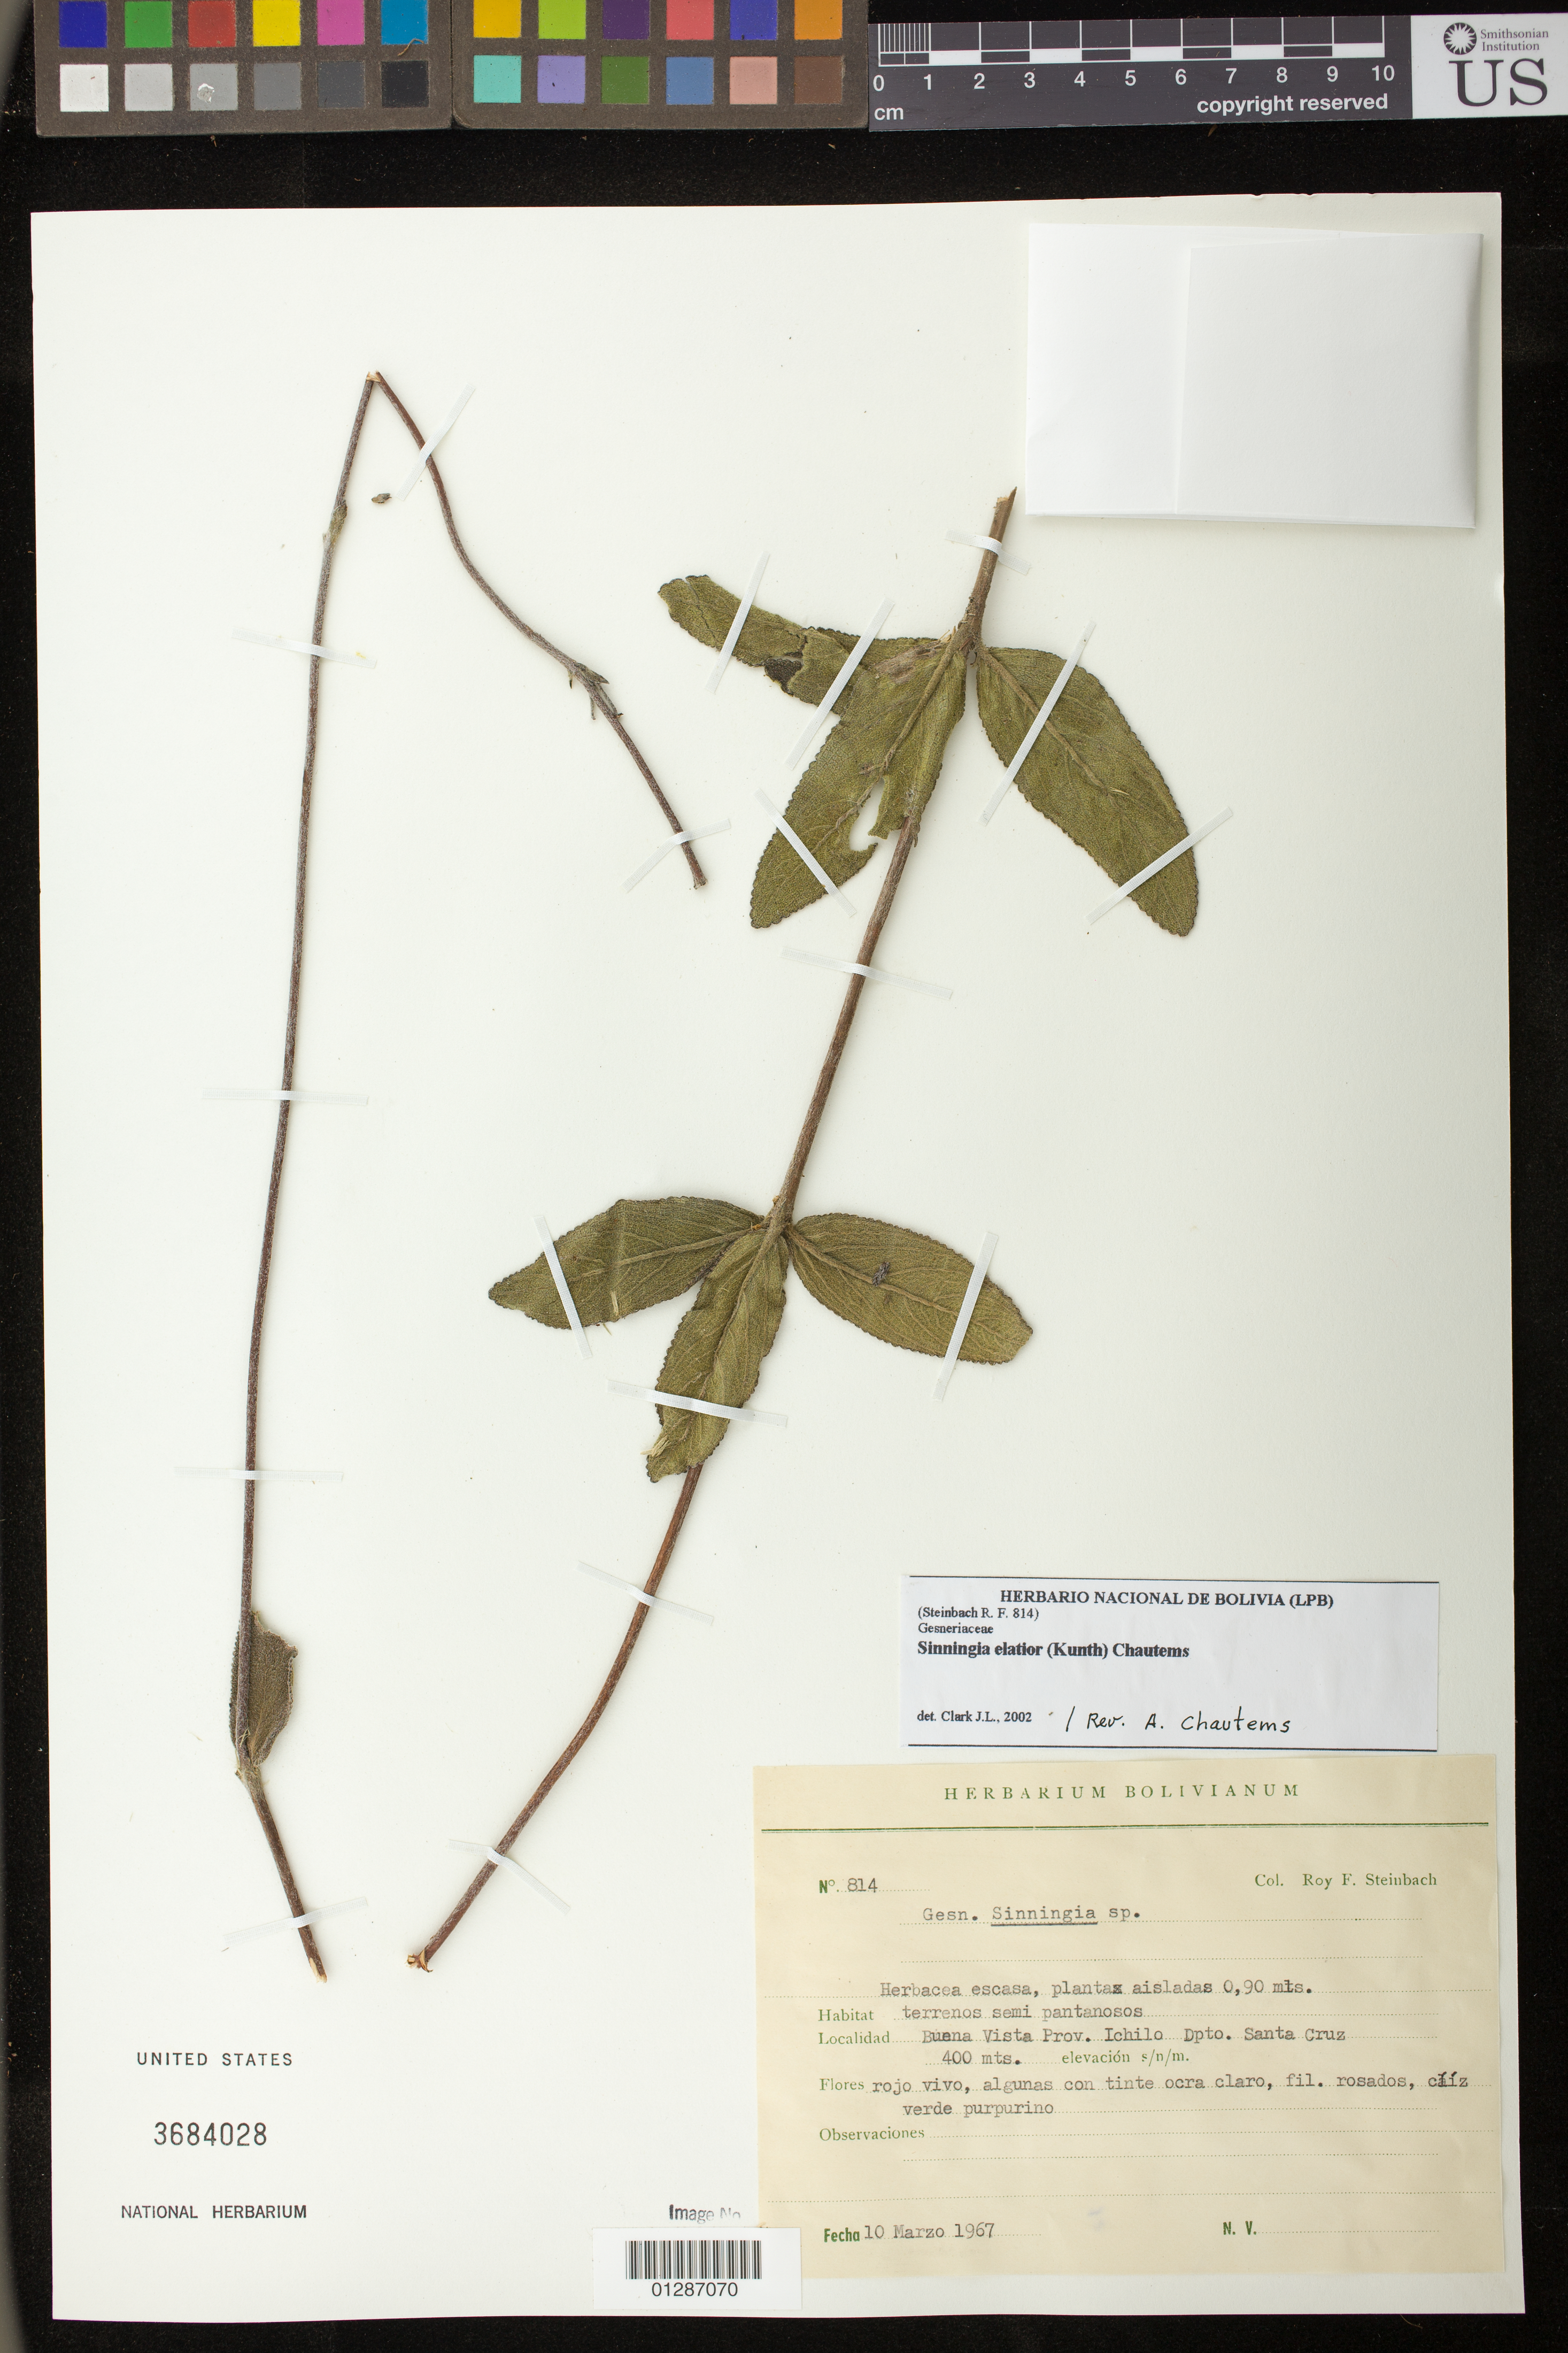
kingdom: Plantae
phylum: Tracheophyta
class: Magnoliopsida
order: Lamiales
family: Gesneriaceae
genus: Sinningia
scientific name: Sinningia elatior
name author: (Kunth) Chautems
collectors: R. F. Steinbach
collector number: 814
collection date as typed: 10 Mar 1967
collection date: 1967-03-10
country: Bolivia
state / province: Santa Cruz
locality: Buena Vista, Prov. Ichilo.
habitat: Herb.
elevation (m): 400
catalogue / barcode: US 3684028